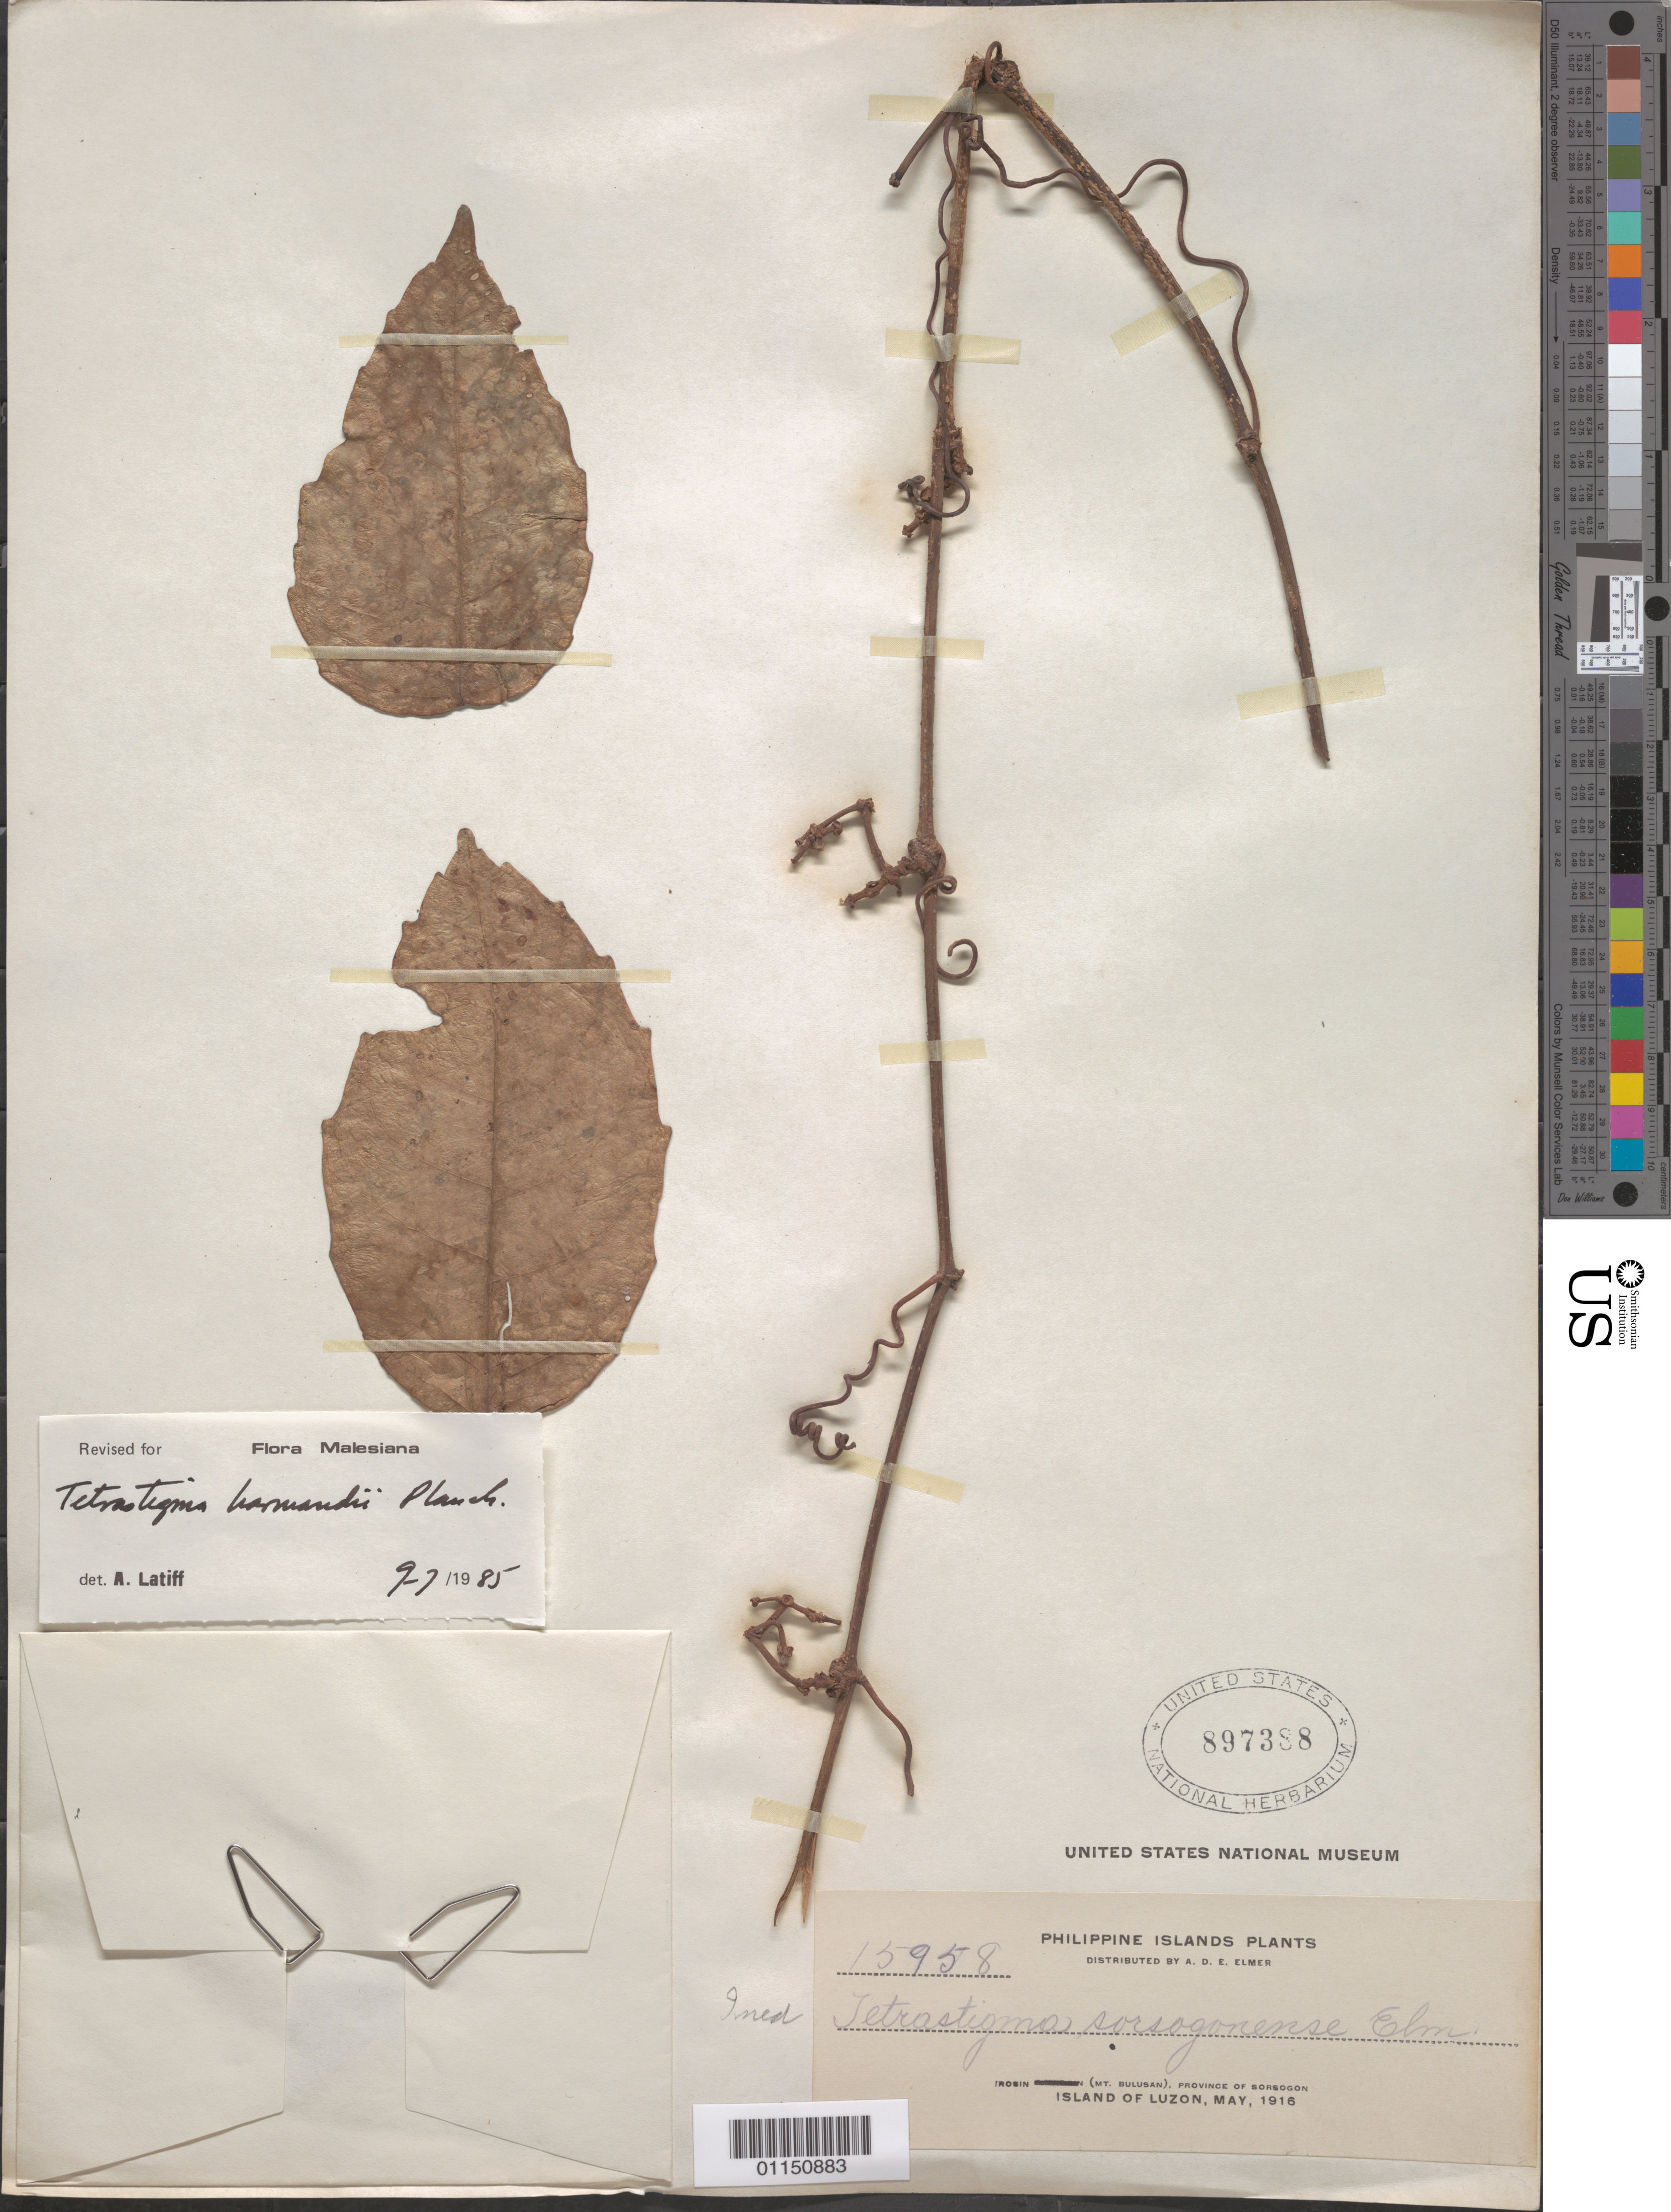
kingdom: Plantae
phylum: Tracheophyta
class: Magnoliopsida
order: Vitales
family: Vitaceae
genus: Tetrastigma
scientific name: Tetrastigma harmandii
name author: Planch.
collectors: A. D. E. Elmer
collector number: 15958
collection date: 1916-05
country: Philippines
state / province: Bicol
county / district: Sorsogon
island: Luzon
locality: Irosin (Mt Bulusan). Luzon.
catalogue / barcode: US 897388